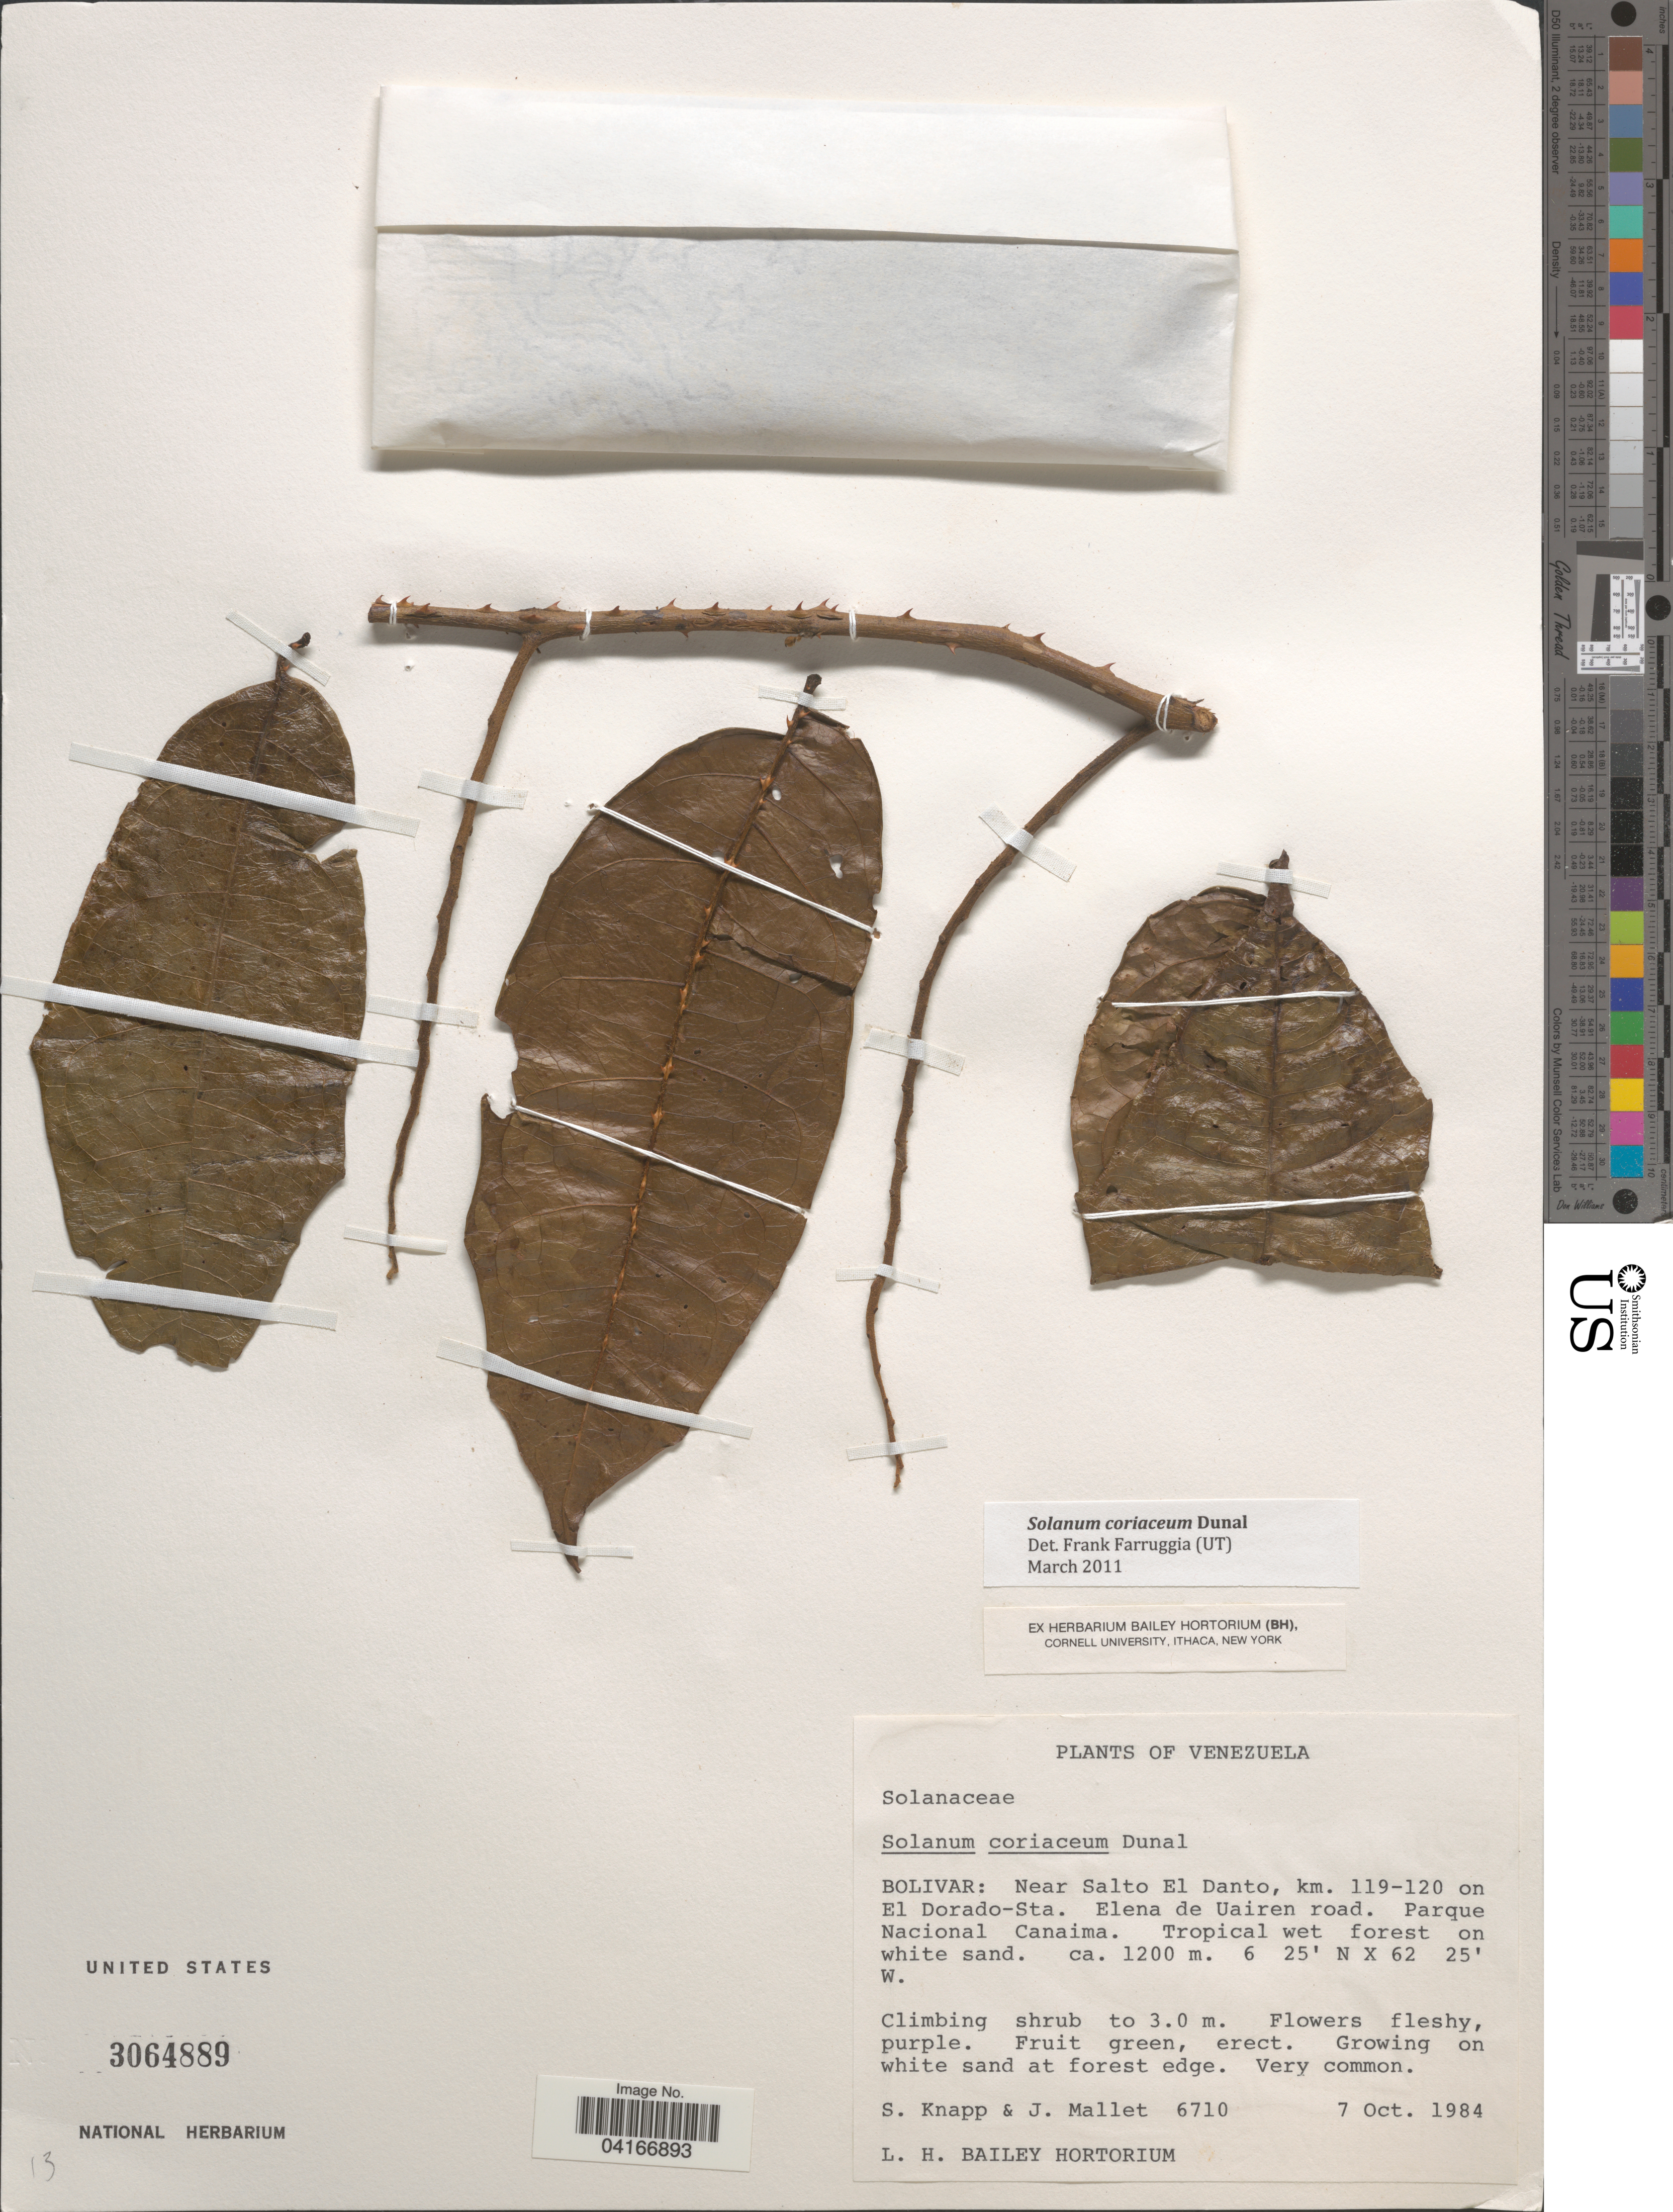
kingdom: Plantae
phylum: Tracheophyta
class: Magnoliopsida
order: Solanales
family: Solanaceae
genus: Solanum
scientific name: Solanum coriaceum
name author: Dunal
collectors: S. Knapp & J. Mallet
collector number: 6710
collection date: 1984-10-07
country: Venezuela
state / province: Bolivar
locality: Near Salto El Danto, km. 119-120 on El Dorado-Sta. Elena de Uairen road. Parque Nacional Canaima.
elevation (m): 1200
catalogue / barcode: US 3064889